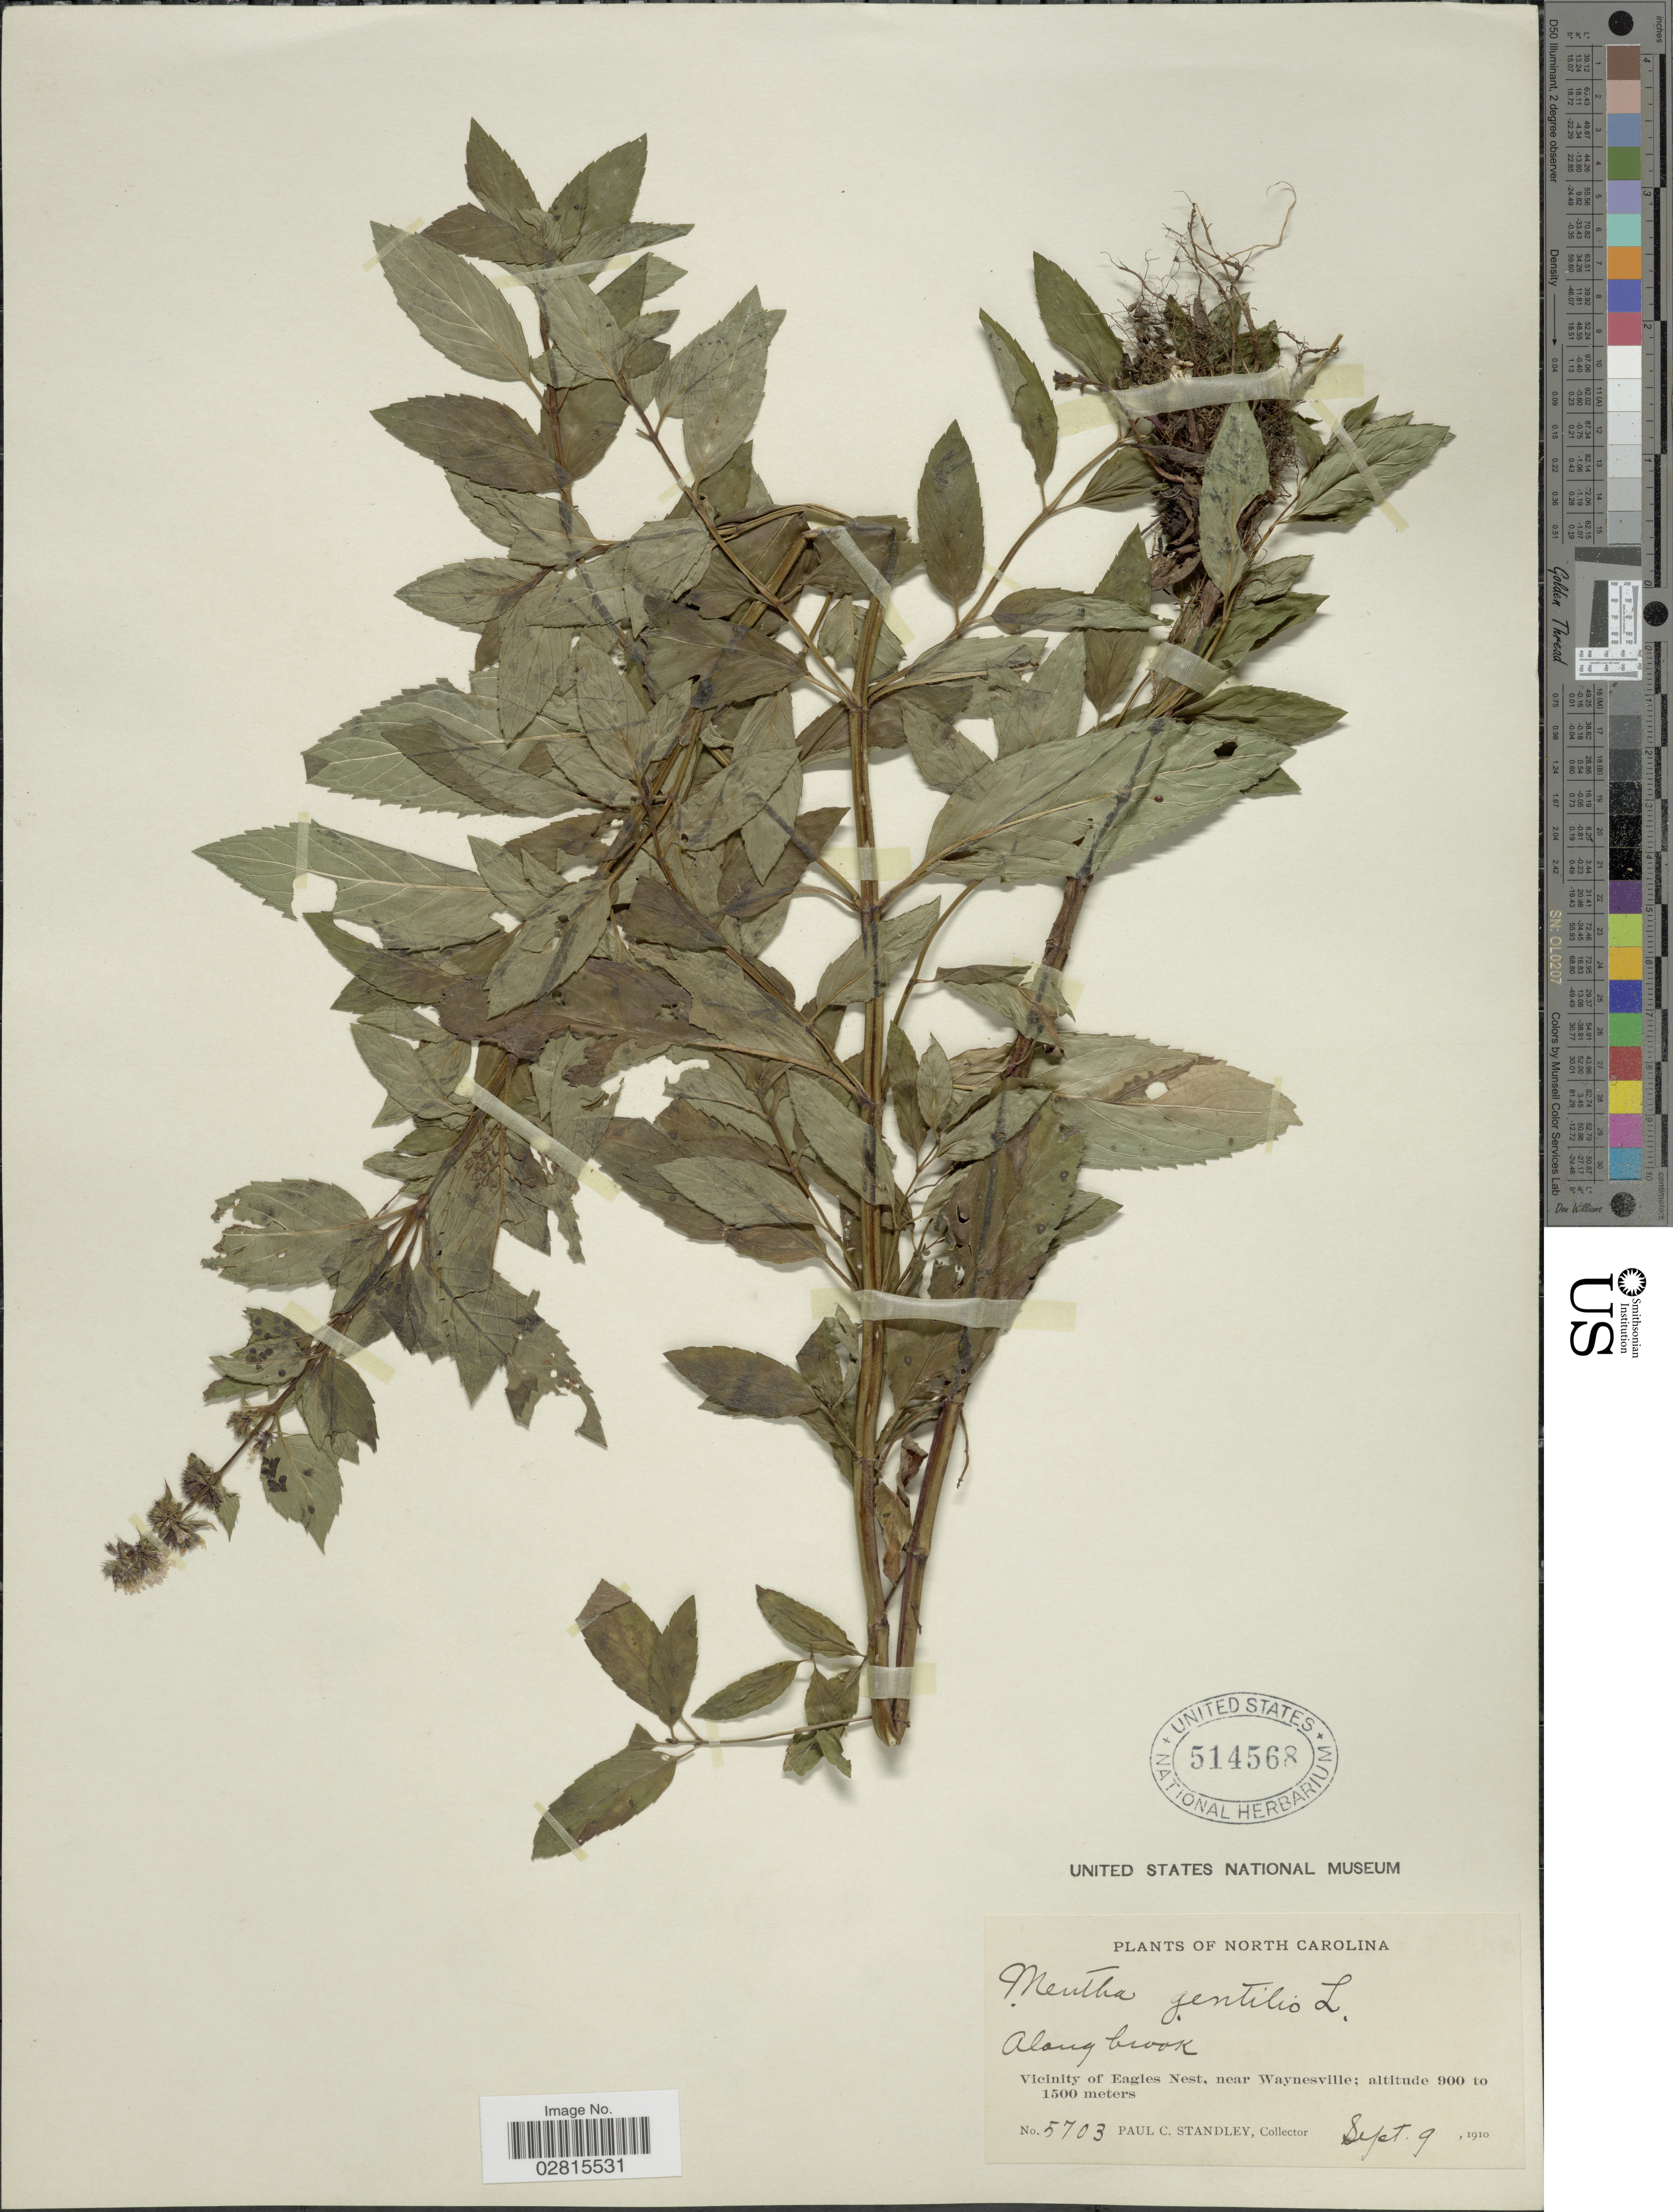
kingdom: Plantae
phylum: Tracheophyta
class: Magnoliopsida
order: Lamiales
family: Lamiaceae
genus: Mentha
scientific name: Mentha x gentilis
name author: L.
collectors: P. C. Standley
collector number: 5703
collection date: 1910-09-09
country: United States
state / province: North Carolina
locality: Along brook, Vicinity of Eagles Nest, near Waynesville.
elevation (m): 900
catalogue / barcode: US 514568